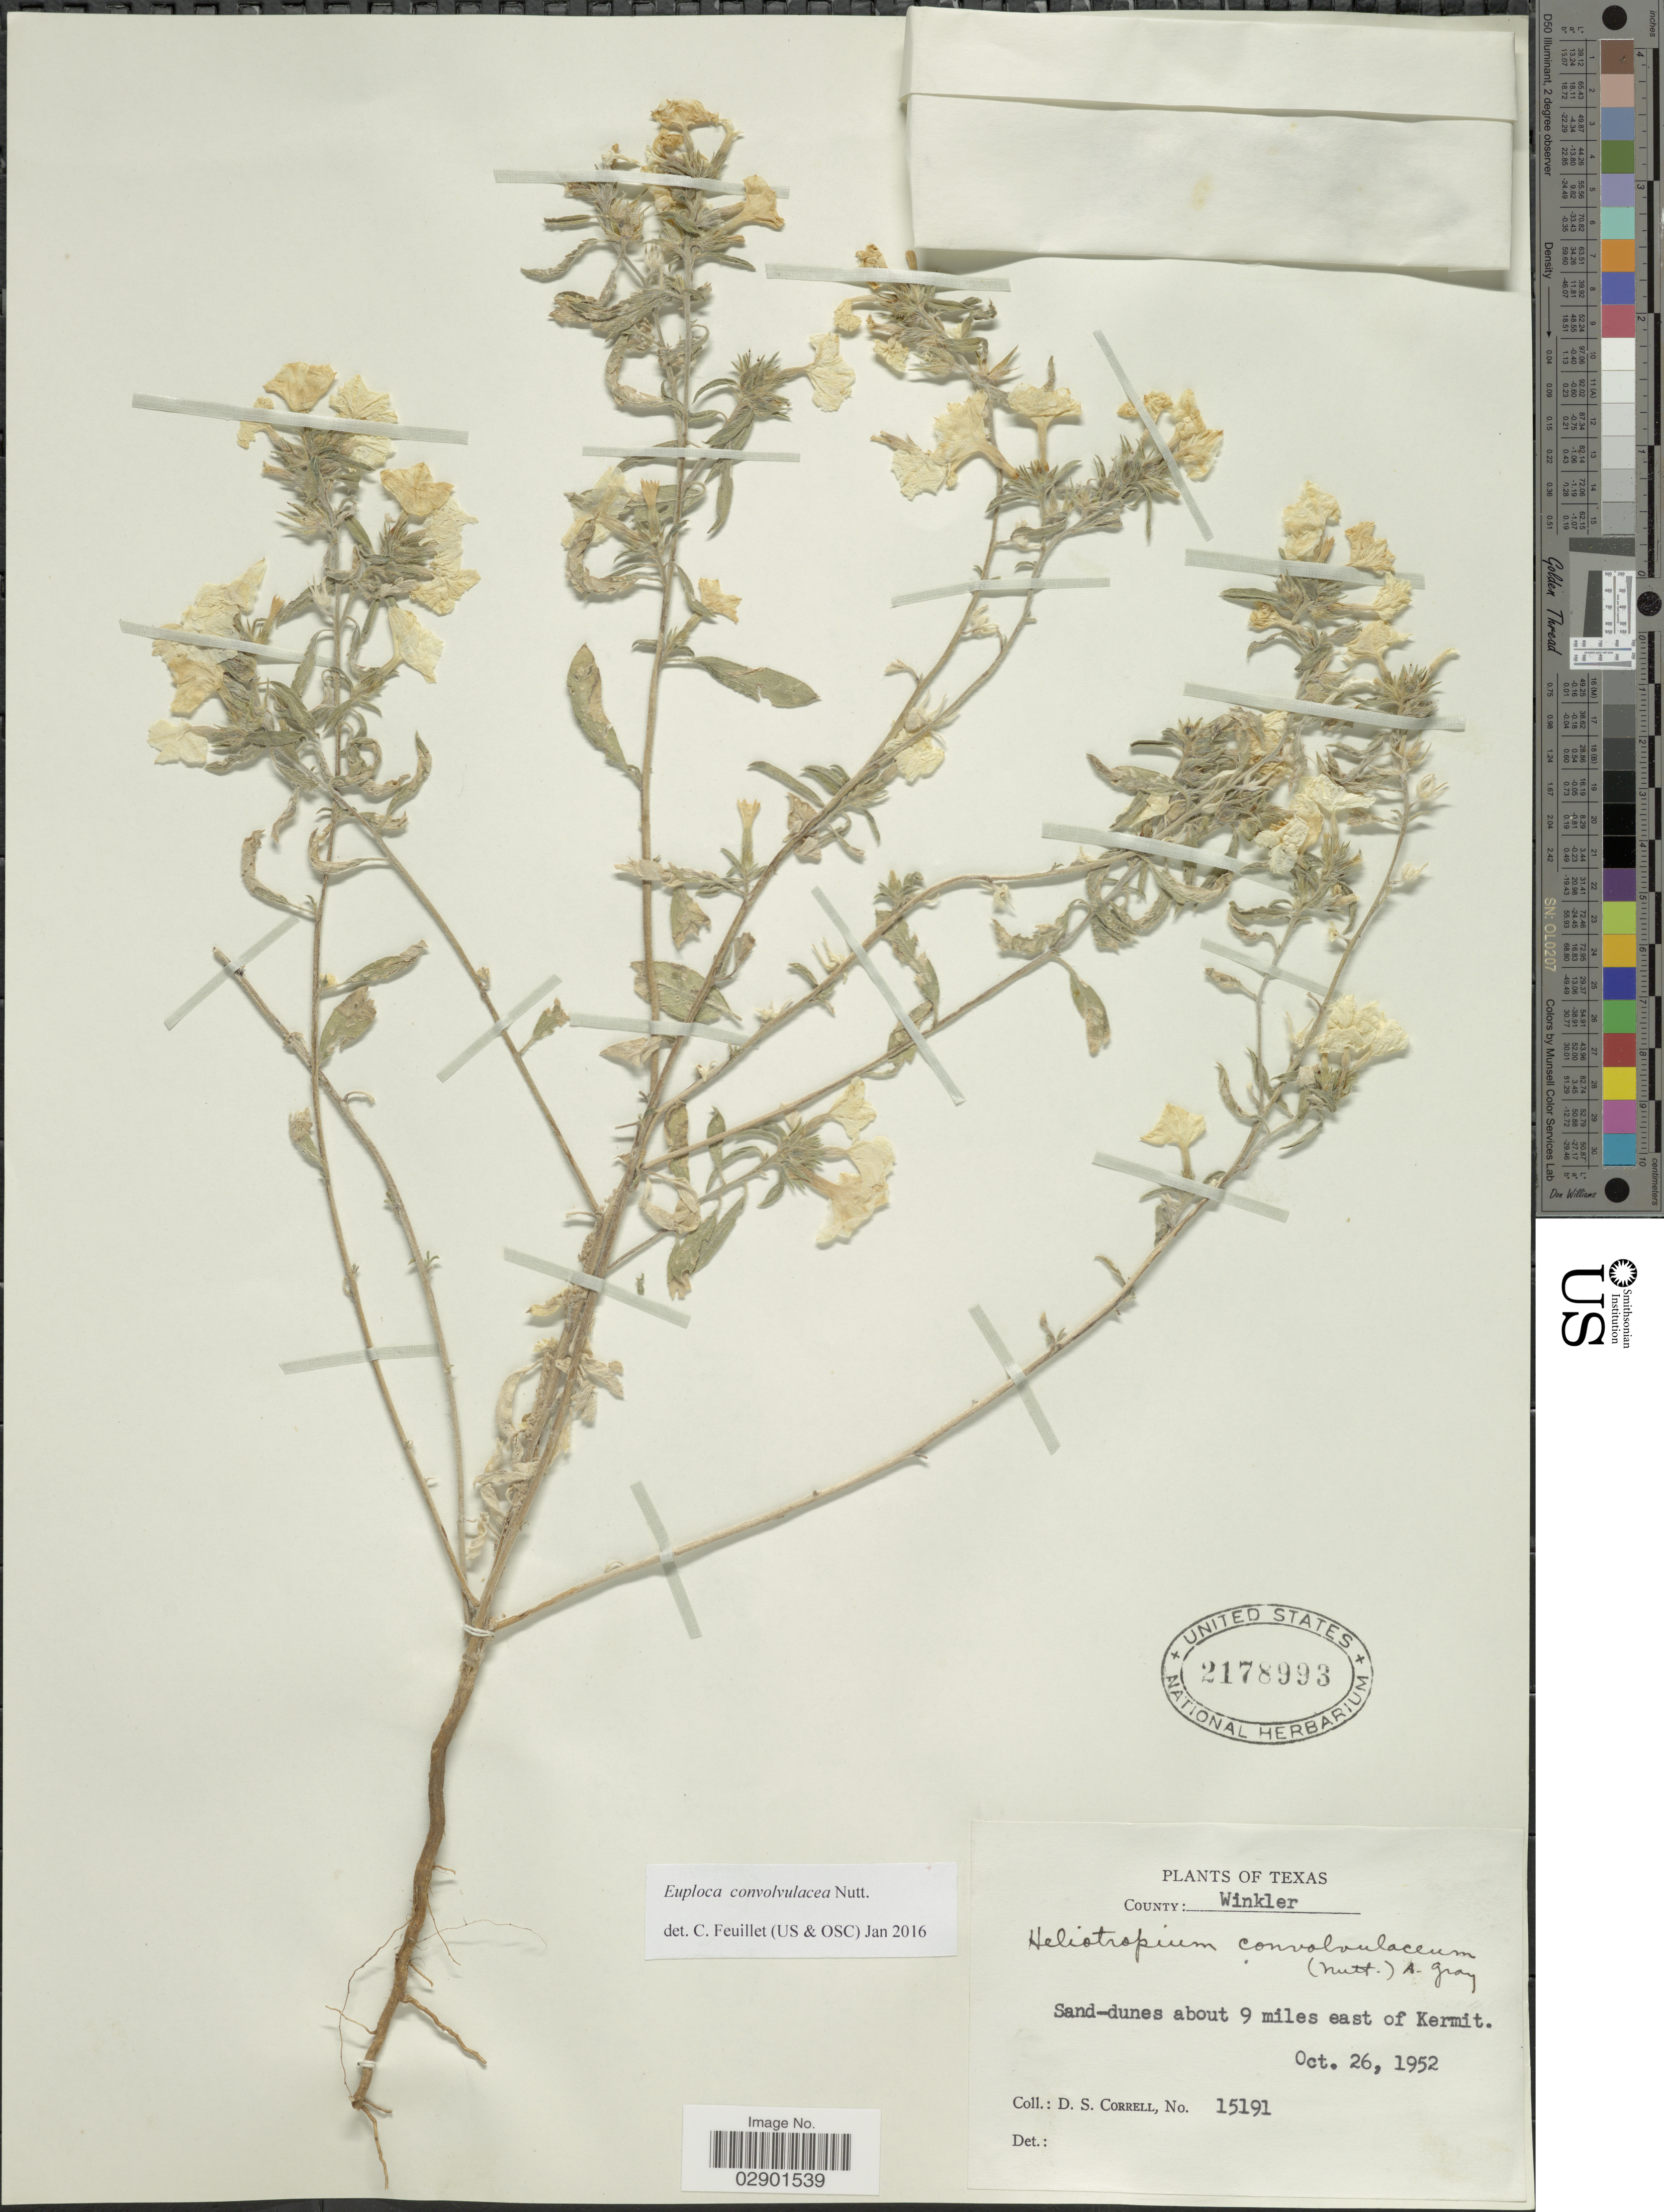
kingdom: Plantae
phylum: Tracheophyta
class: Magnoliopsida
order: Boraginales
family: Heliotropiaceae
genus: Euploca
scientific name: Euploca convolvulacea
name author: Nutt.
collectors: D. S. Correll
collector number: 15191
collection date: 1952-10-26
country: United States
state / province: Texas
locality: County: Winkler. Sand-dunes about 9 miles east of Kermit.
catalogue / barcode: US 2178993